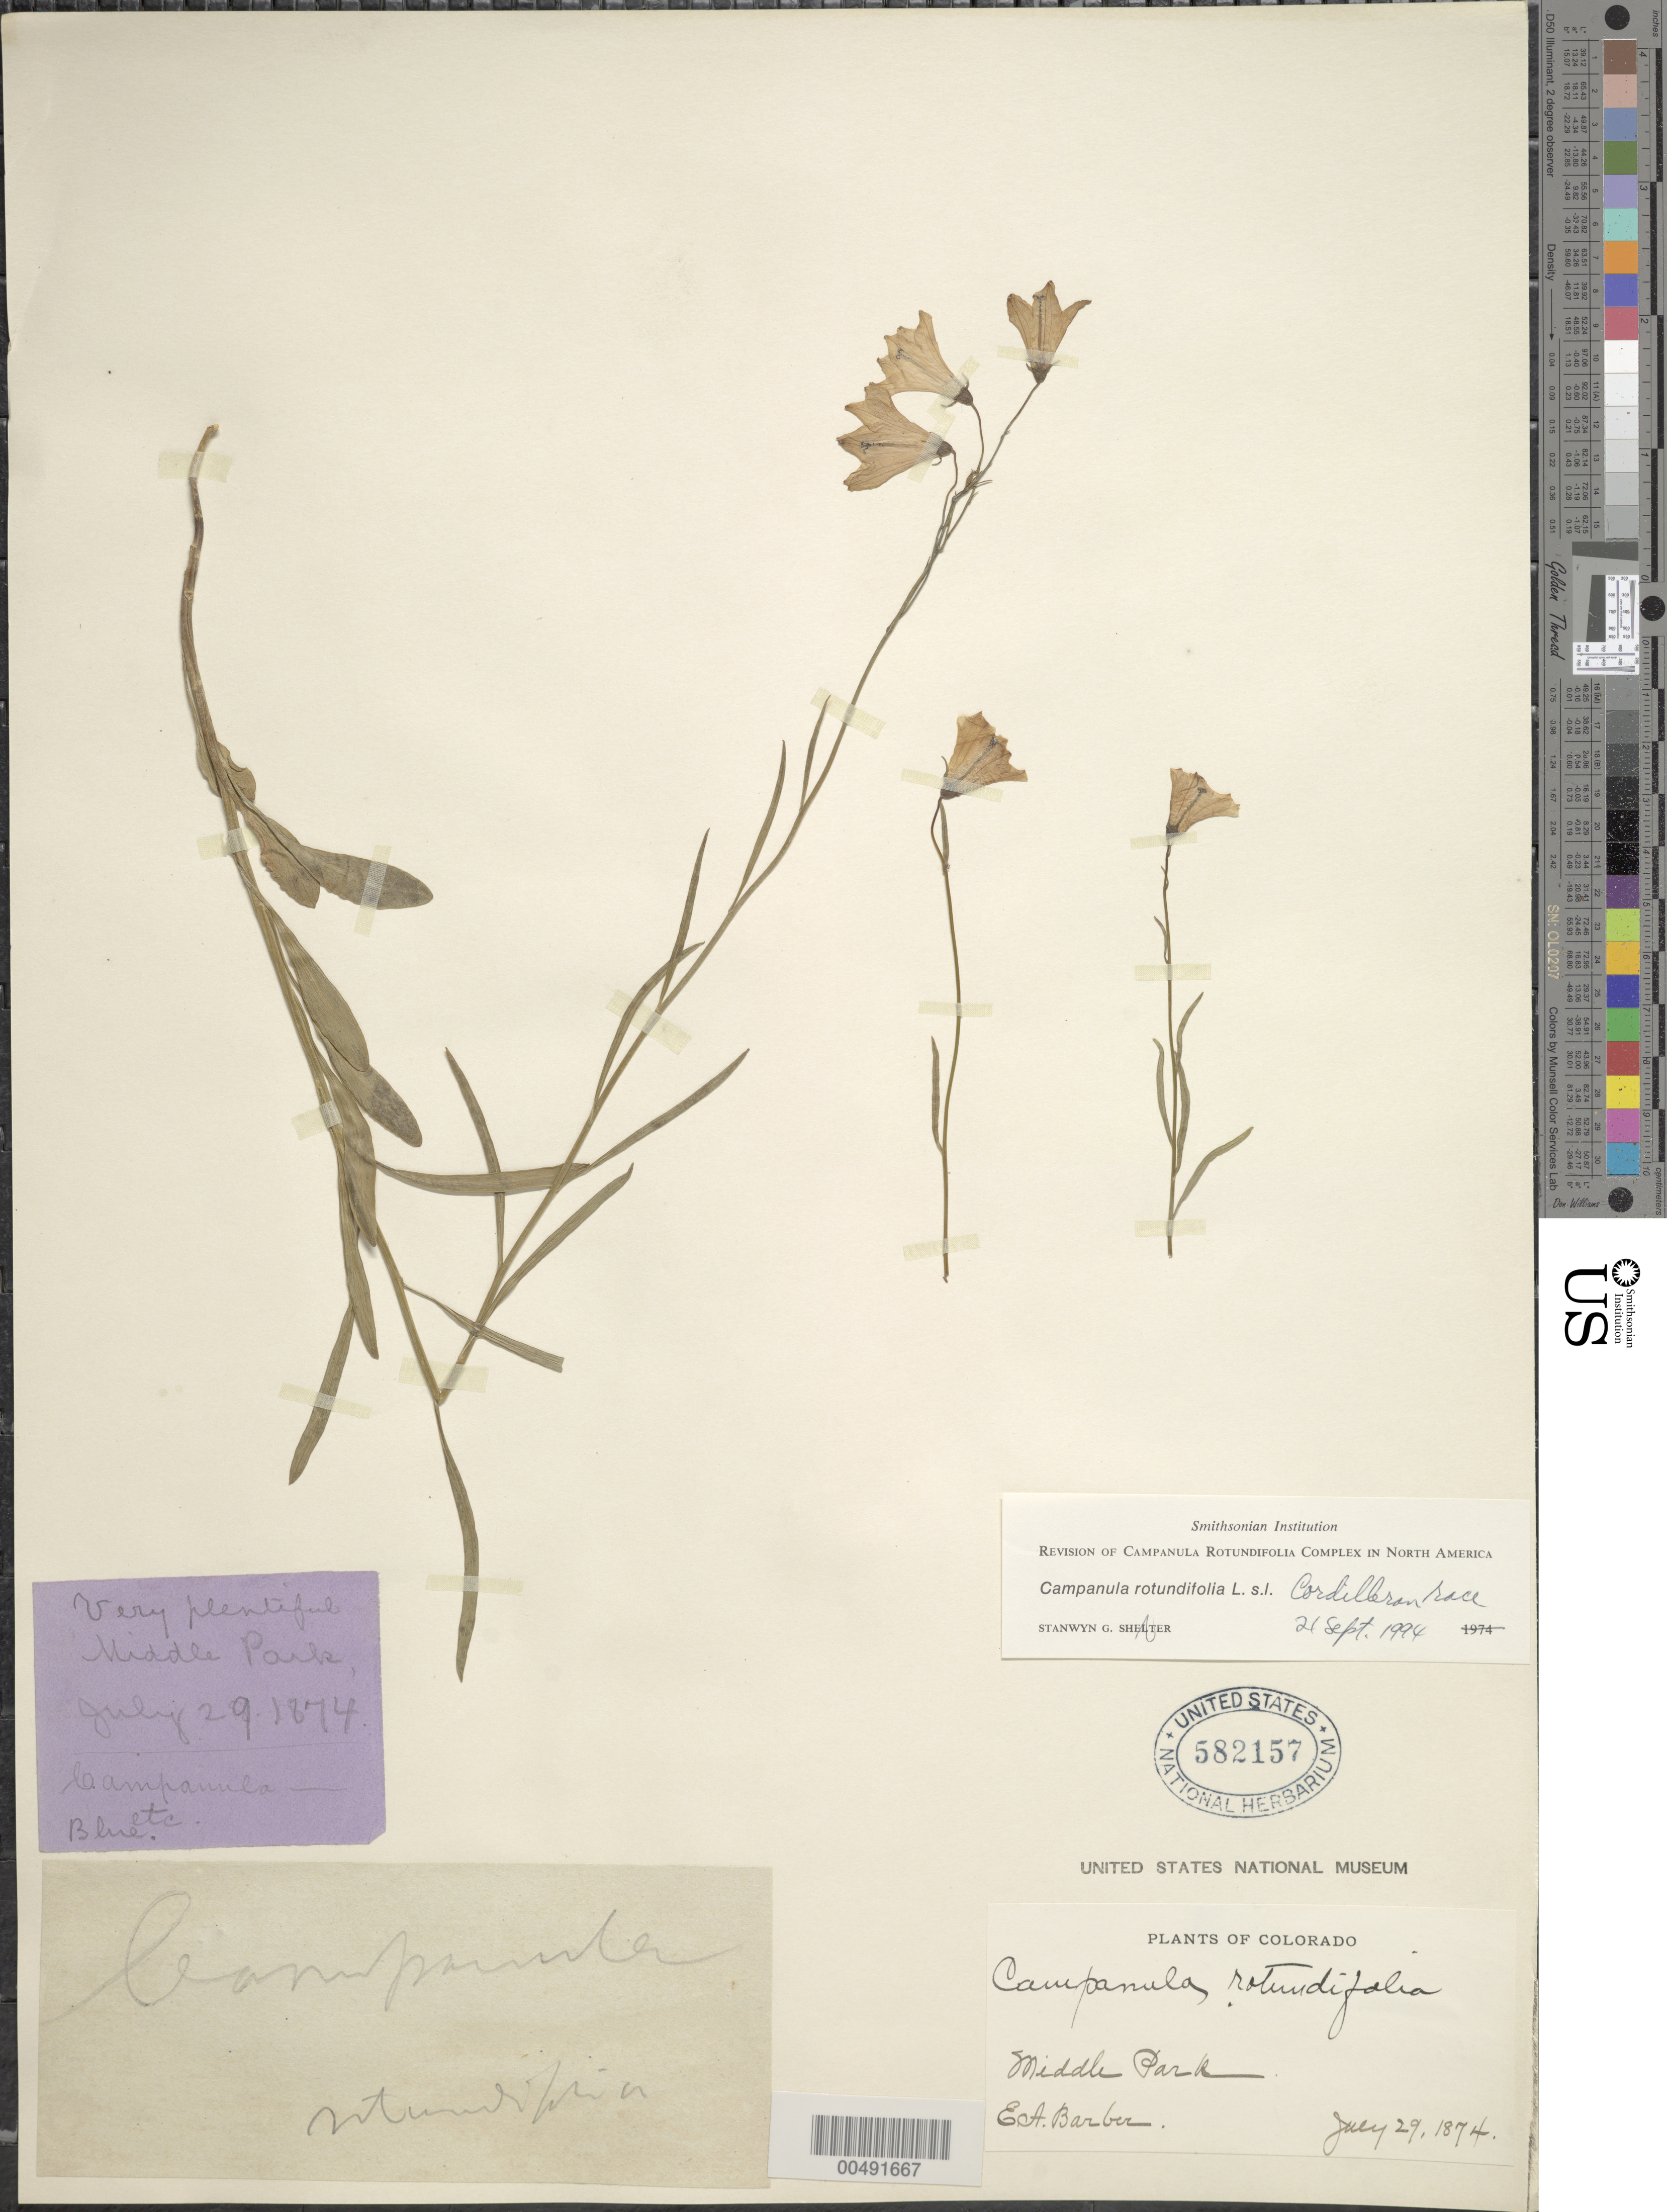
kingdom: Plantae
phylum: Tracheophyta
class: Magnoliopsida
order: Asterales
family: Campanulaceae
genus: Campanula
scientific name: Campanula rotundifolia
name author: L.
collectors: E. Barber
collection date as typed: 29 Jul 1874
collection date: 1874-07-29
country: United States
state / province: Colorado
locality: Middle Park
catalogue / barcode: US 582157